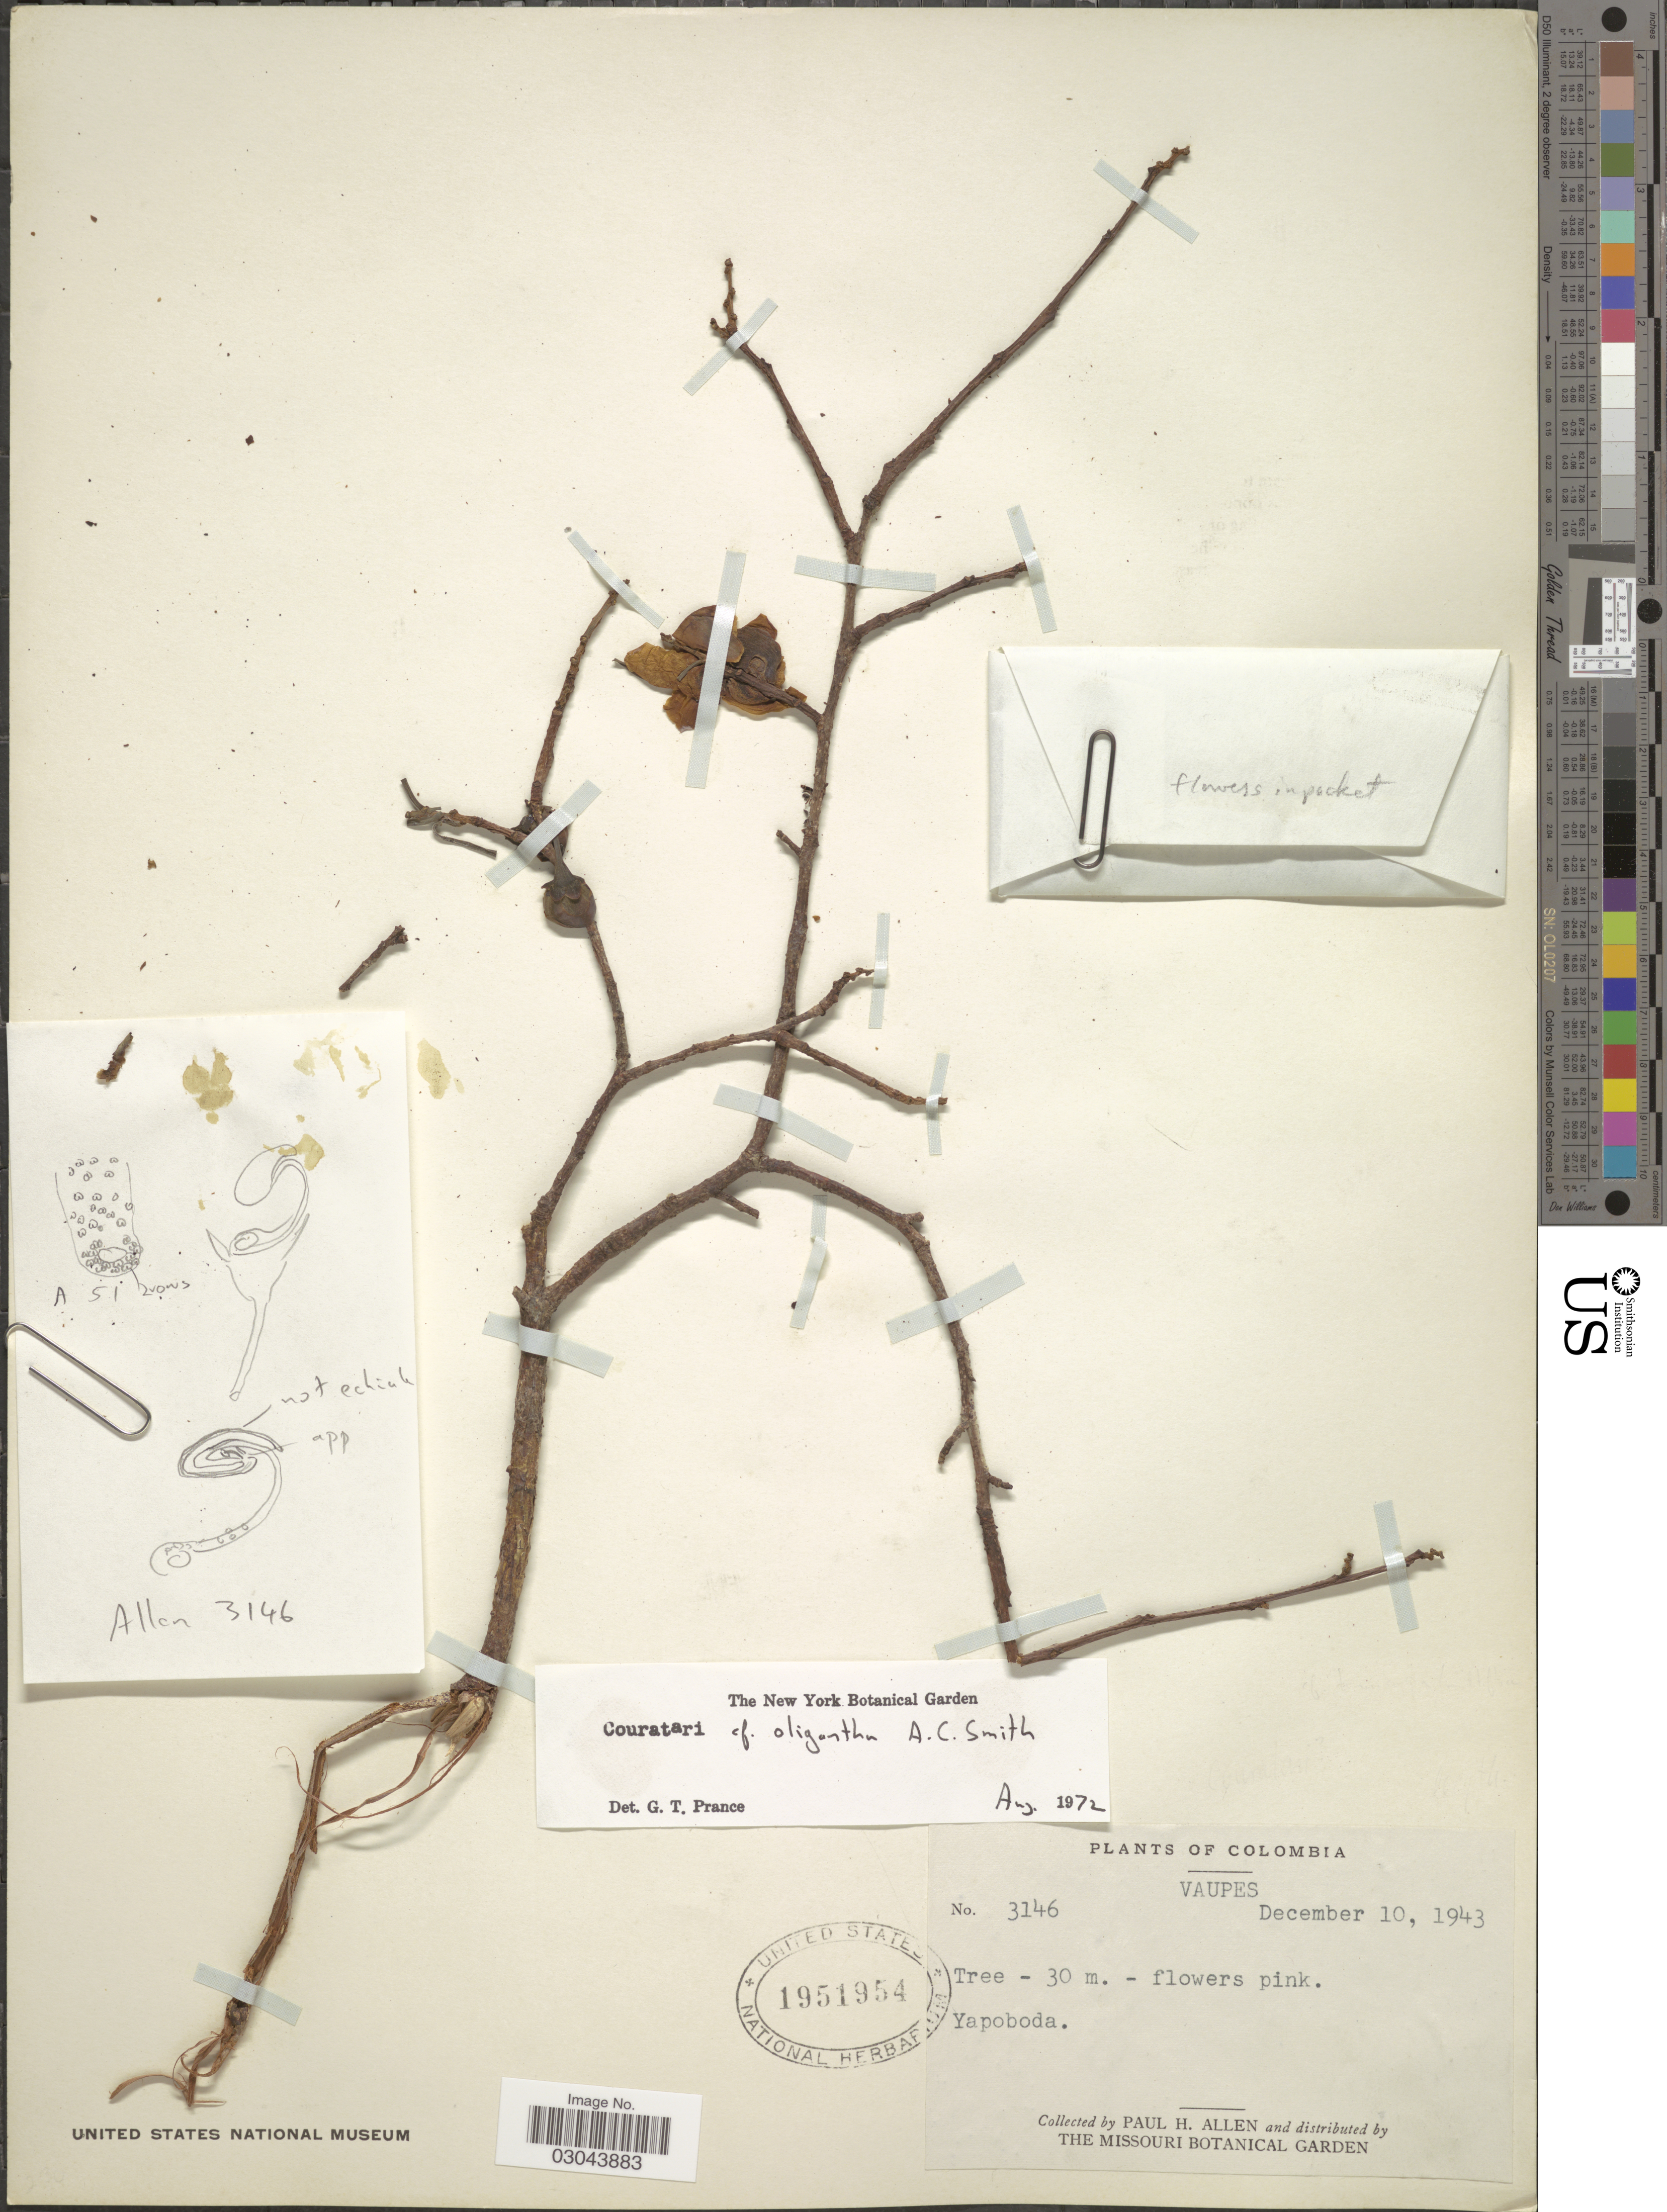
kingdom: Plantae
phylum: Tracheophyta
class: Magnoliopsida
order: Ericales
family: Lecythidaceae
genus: Couratari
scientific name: Couratari oligantha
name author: A.C. Sm.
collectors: P. H. Allen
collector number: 3146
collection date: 1943-12-10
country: Colombia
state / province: Vaupés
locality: Yapoboda.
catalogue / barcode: US 1951954